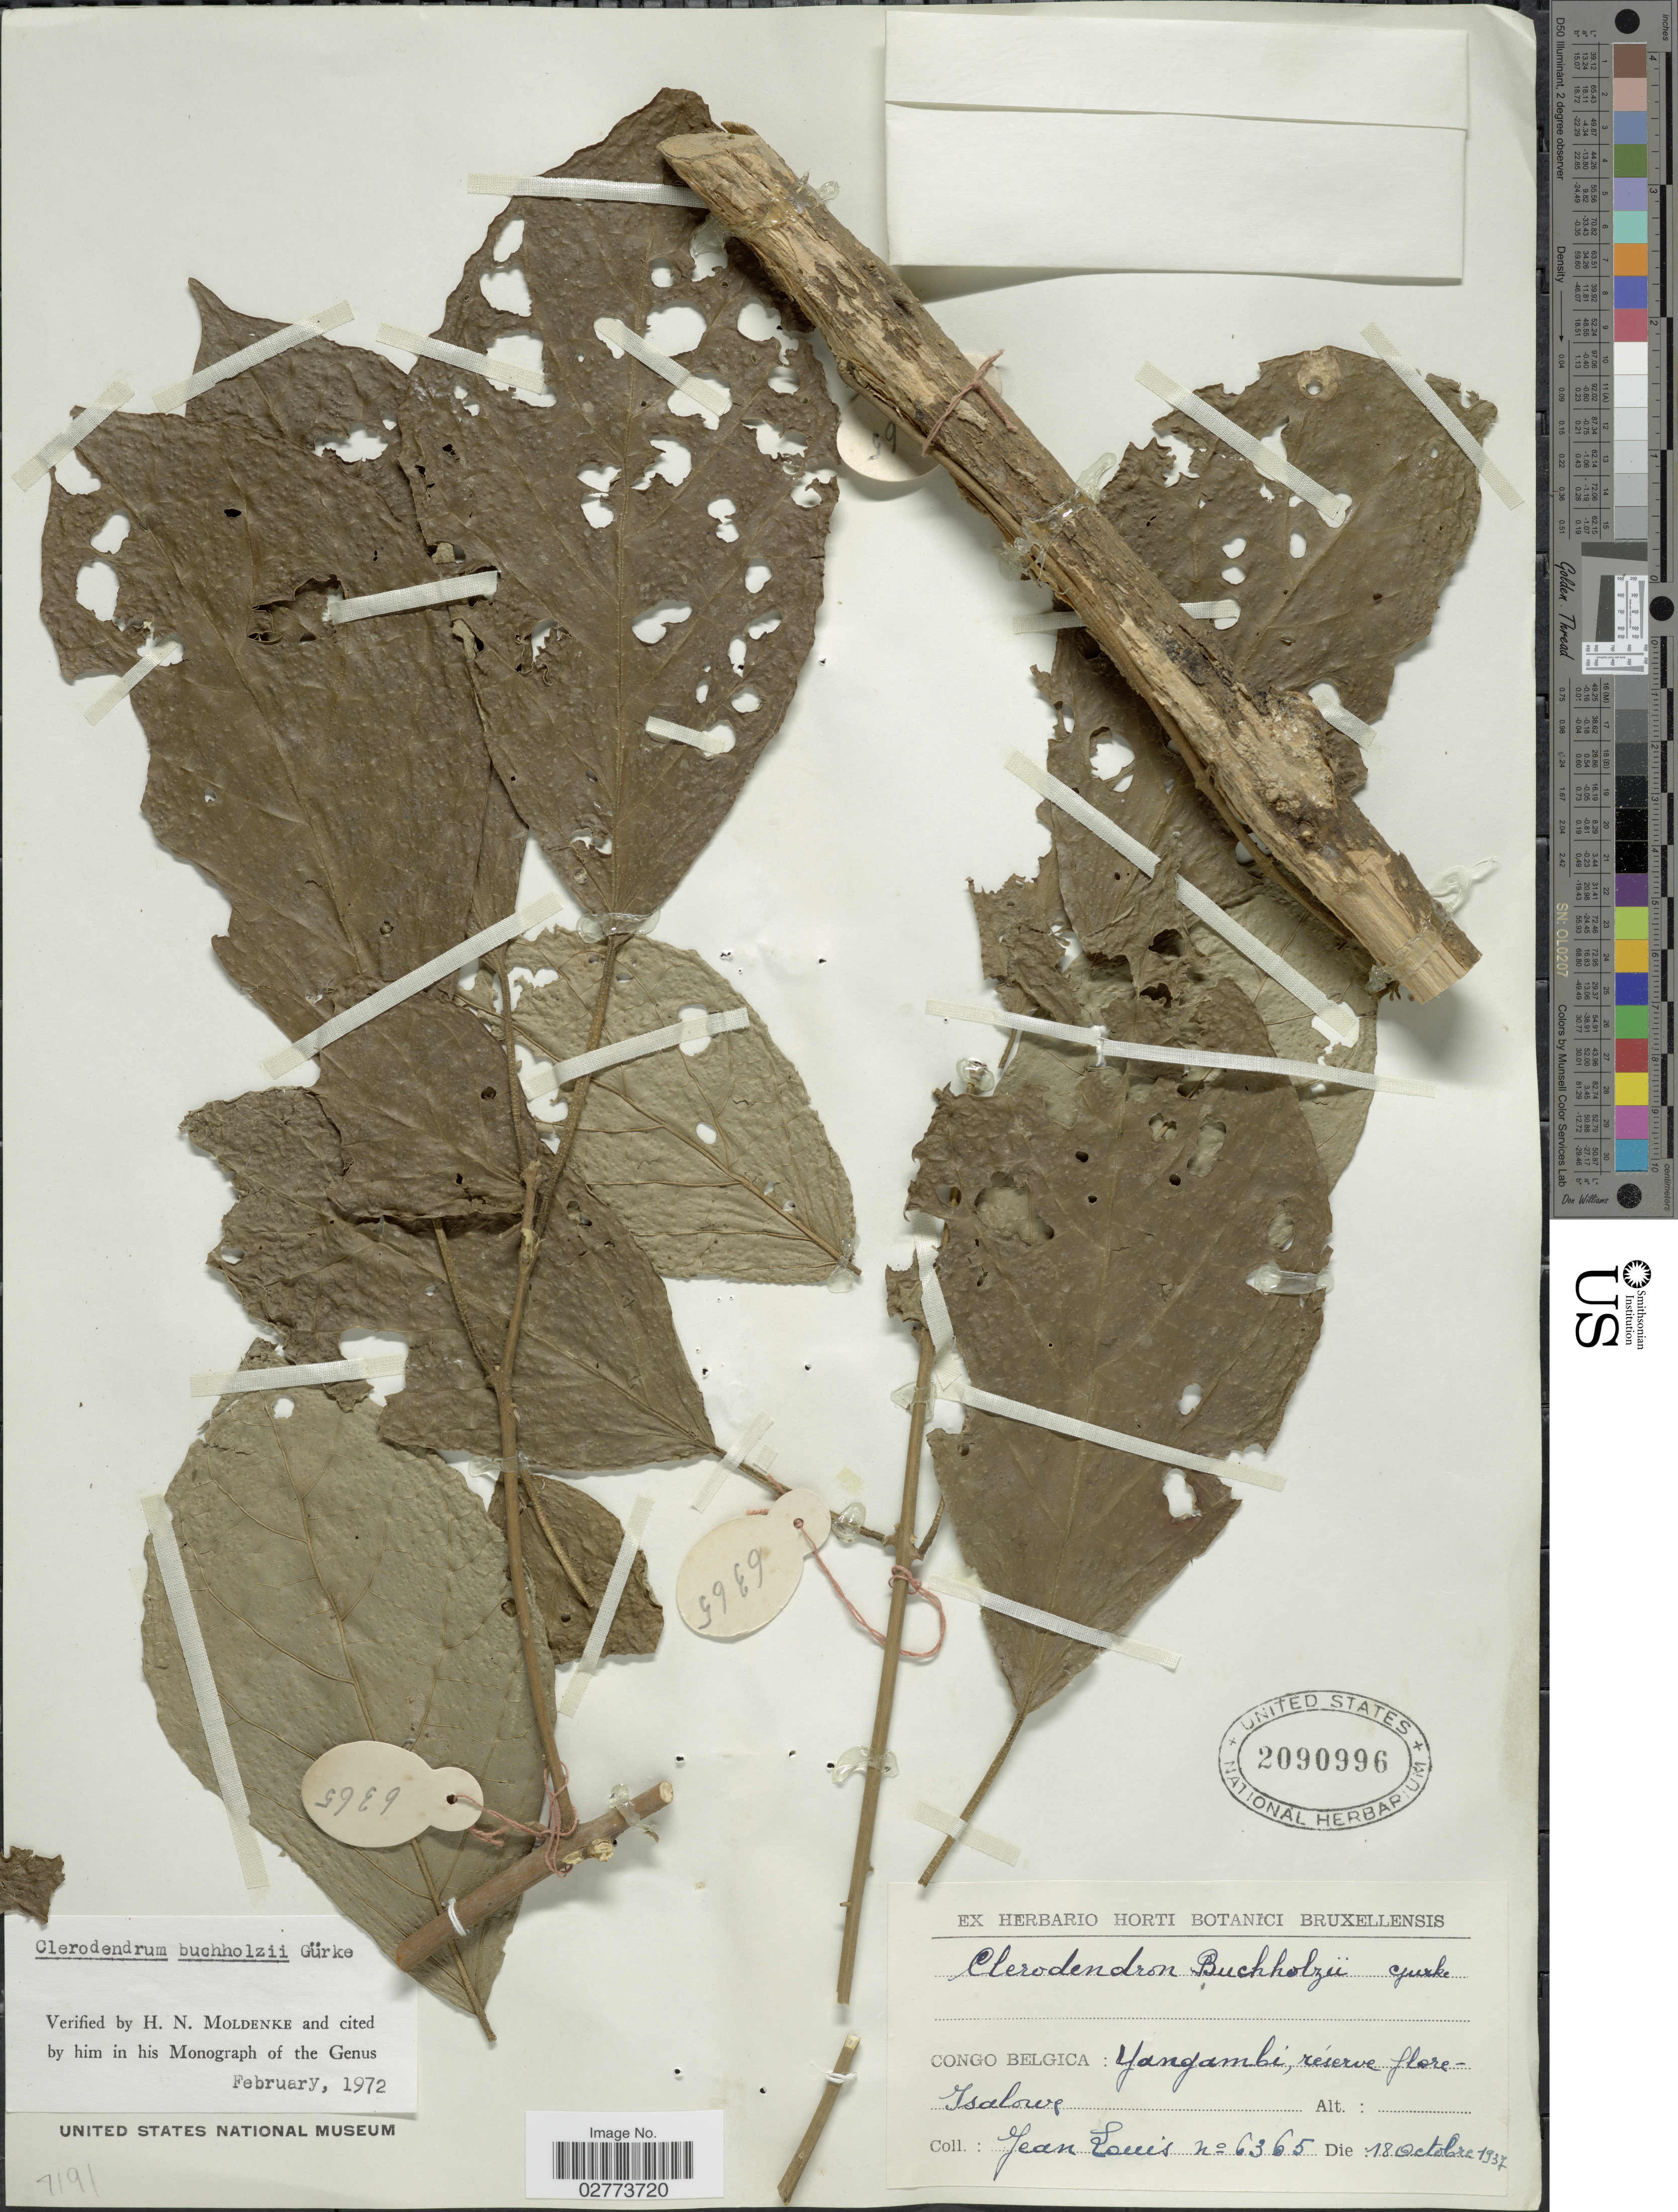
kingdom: Plantae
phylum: Tracheophyta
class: Magnoliopsida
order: Lamiales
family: Lamiaceae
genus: Clerodendrum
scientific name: Clerodendrum buchholzii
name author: Gürke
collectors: J. Louis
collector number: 6365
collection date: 1937-10-18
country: Congo, Democratic Republic of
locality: Congo Belgica: Yangambi, réserve flore-Isalowe.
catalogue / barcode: US 2090996